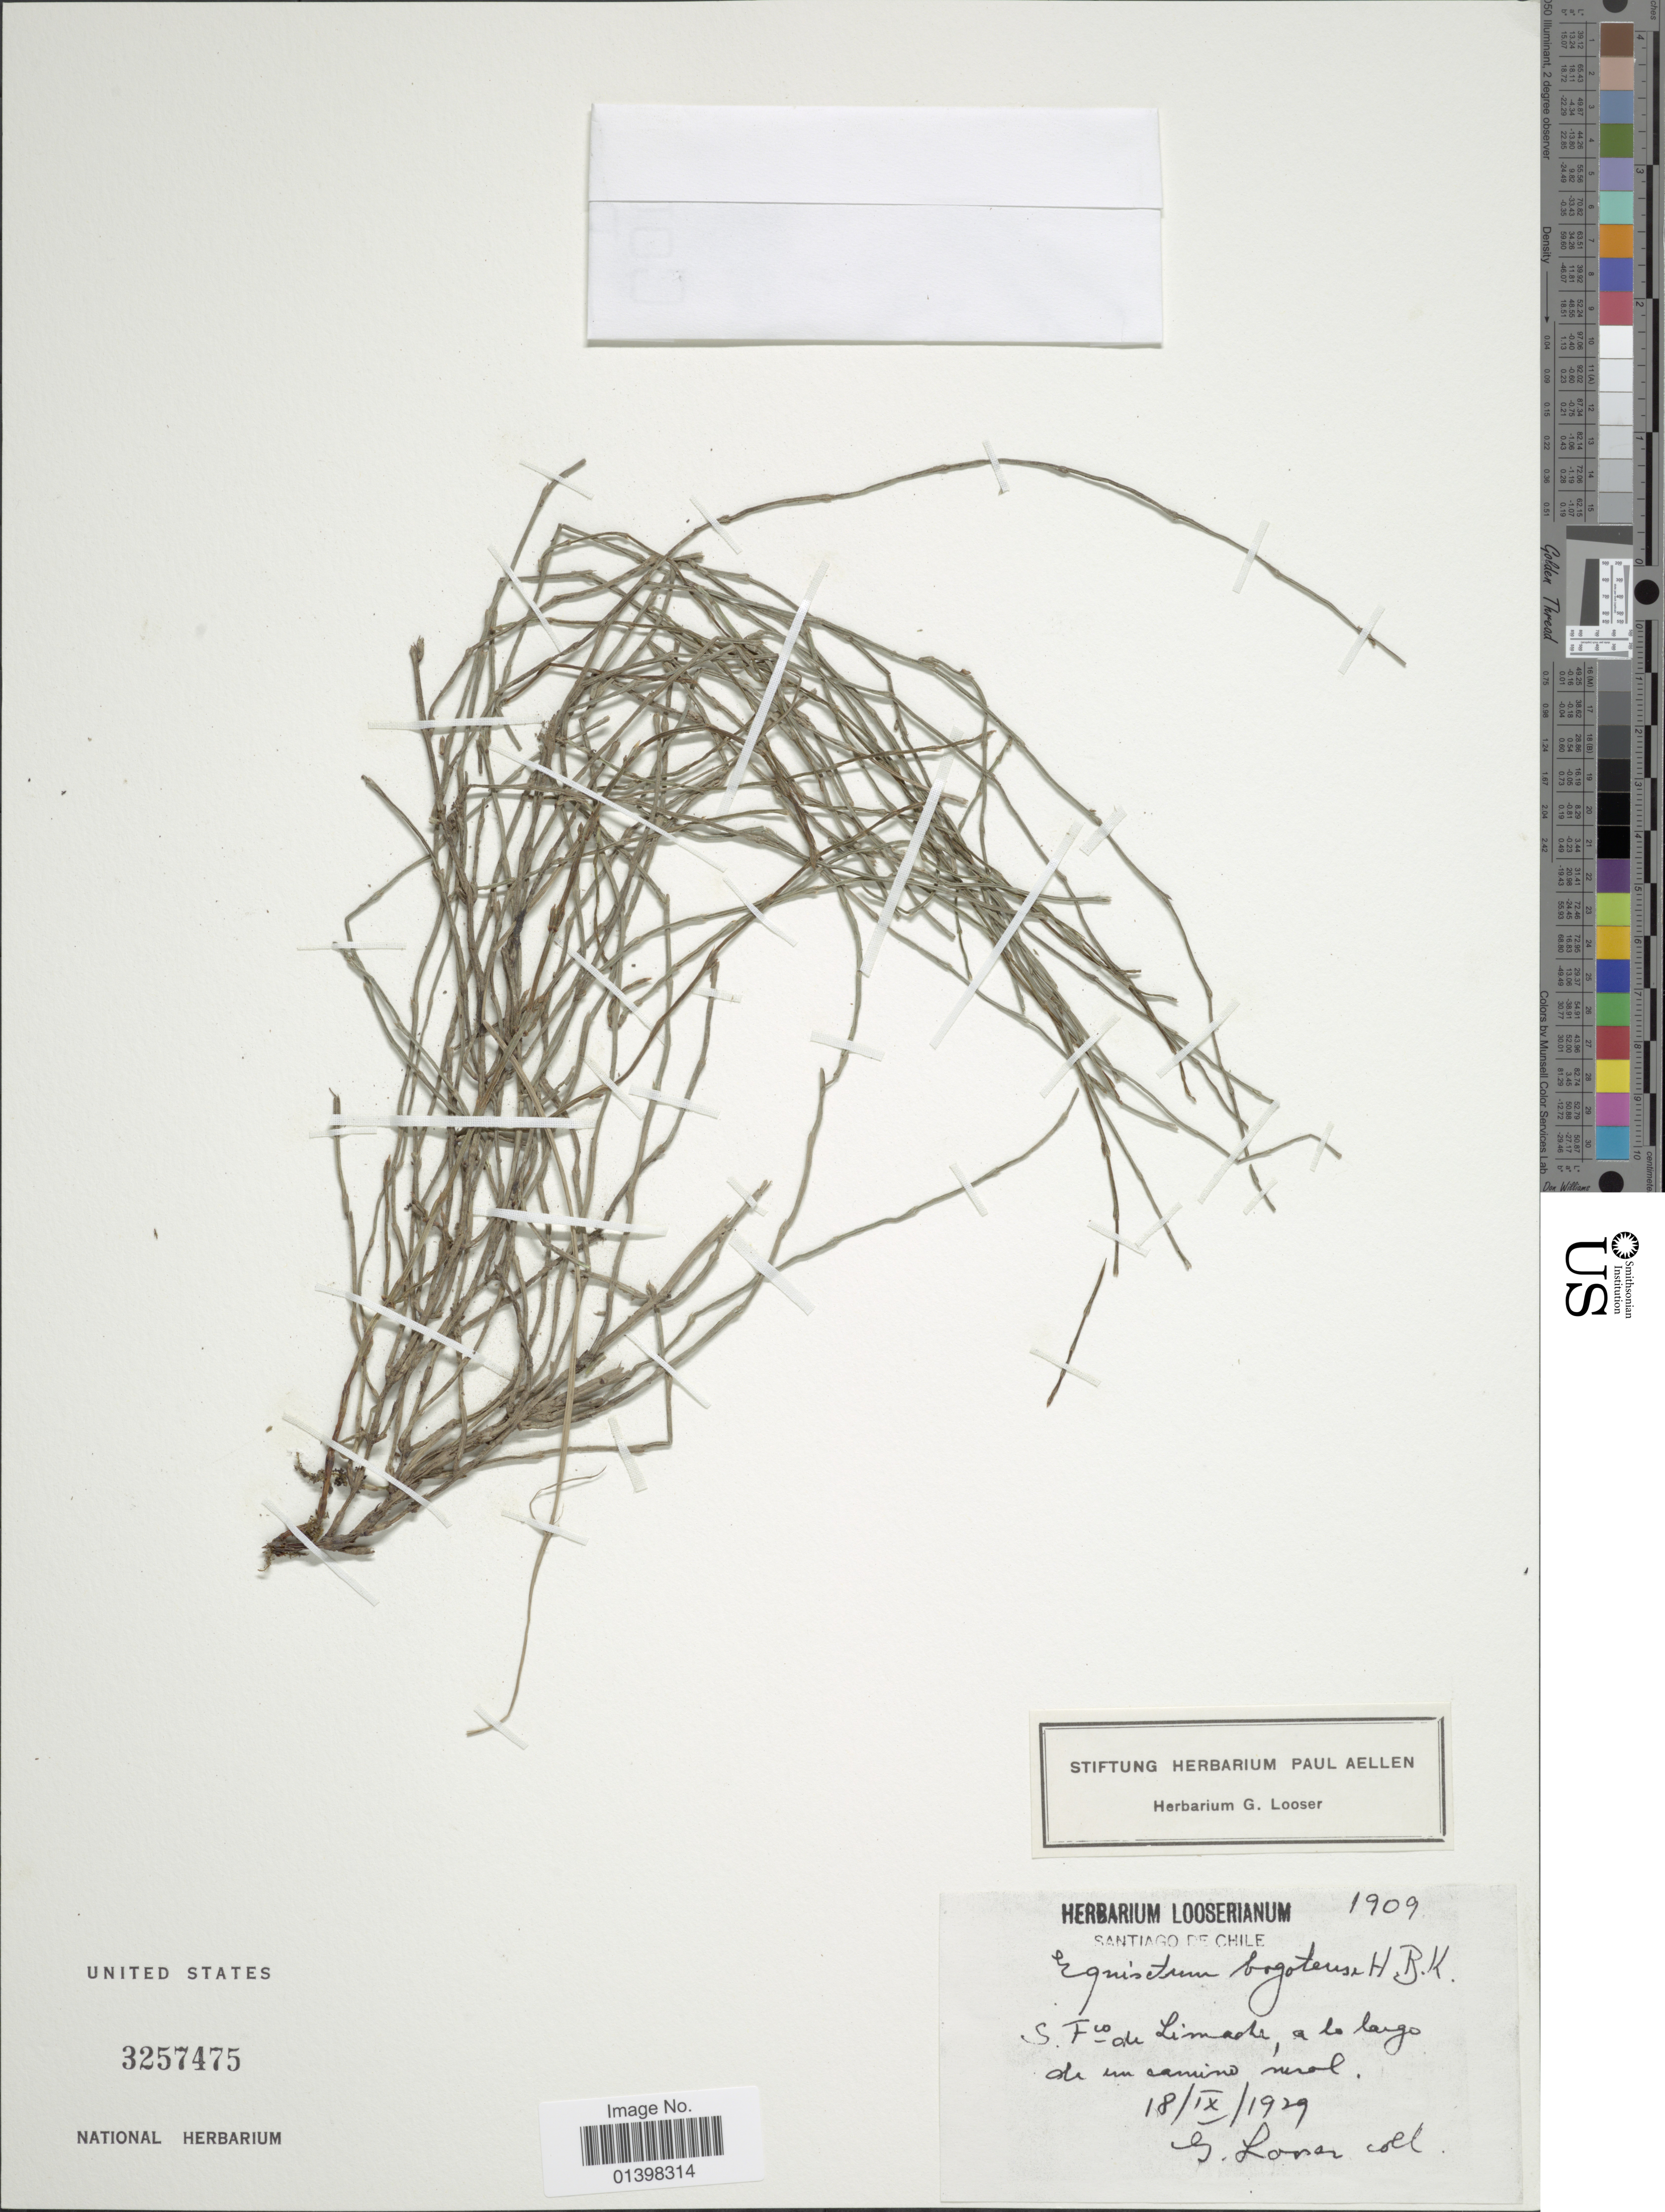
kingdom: Plantae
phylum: Tracheophyta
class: Polypodiopsida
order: Equisetales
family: Equisetaceae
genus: Equisetum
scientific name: Equisetum bogotense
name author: Kunth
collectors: G. Looser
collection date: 1929-09-18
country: Chile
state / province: Región Metropolitana (RM)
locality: Santiago de Chile, S. Fco. de Limache.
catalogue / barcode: US 3257475